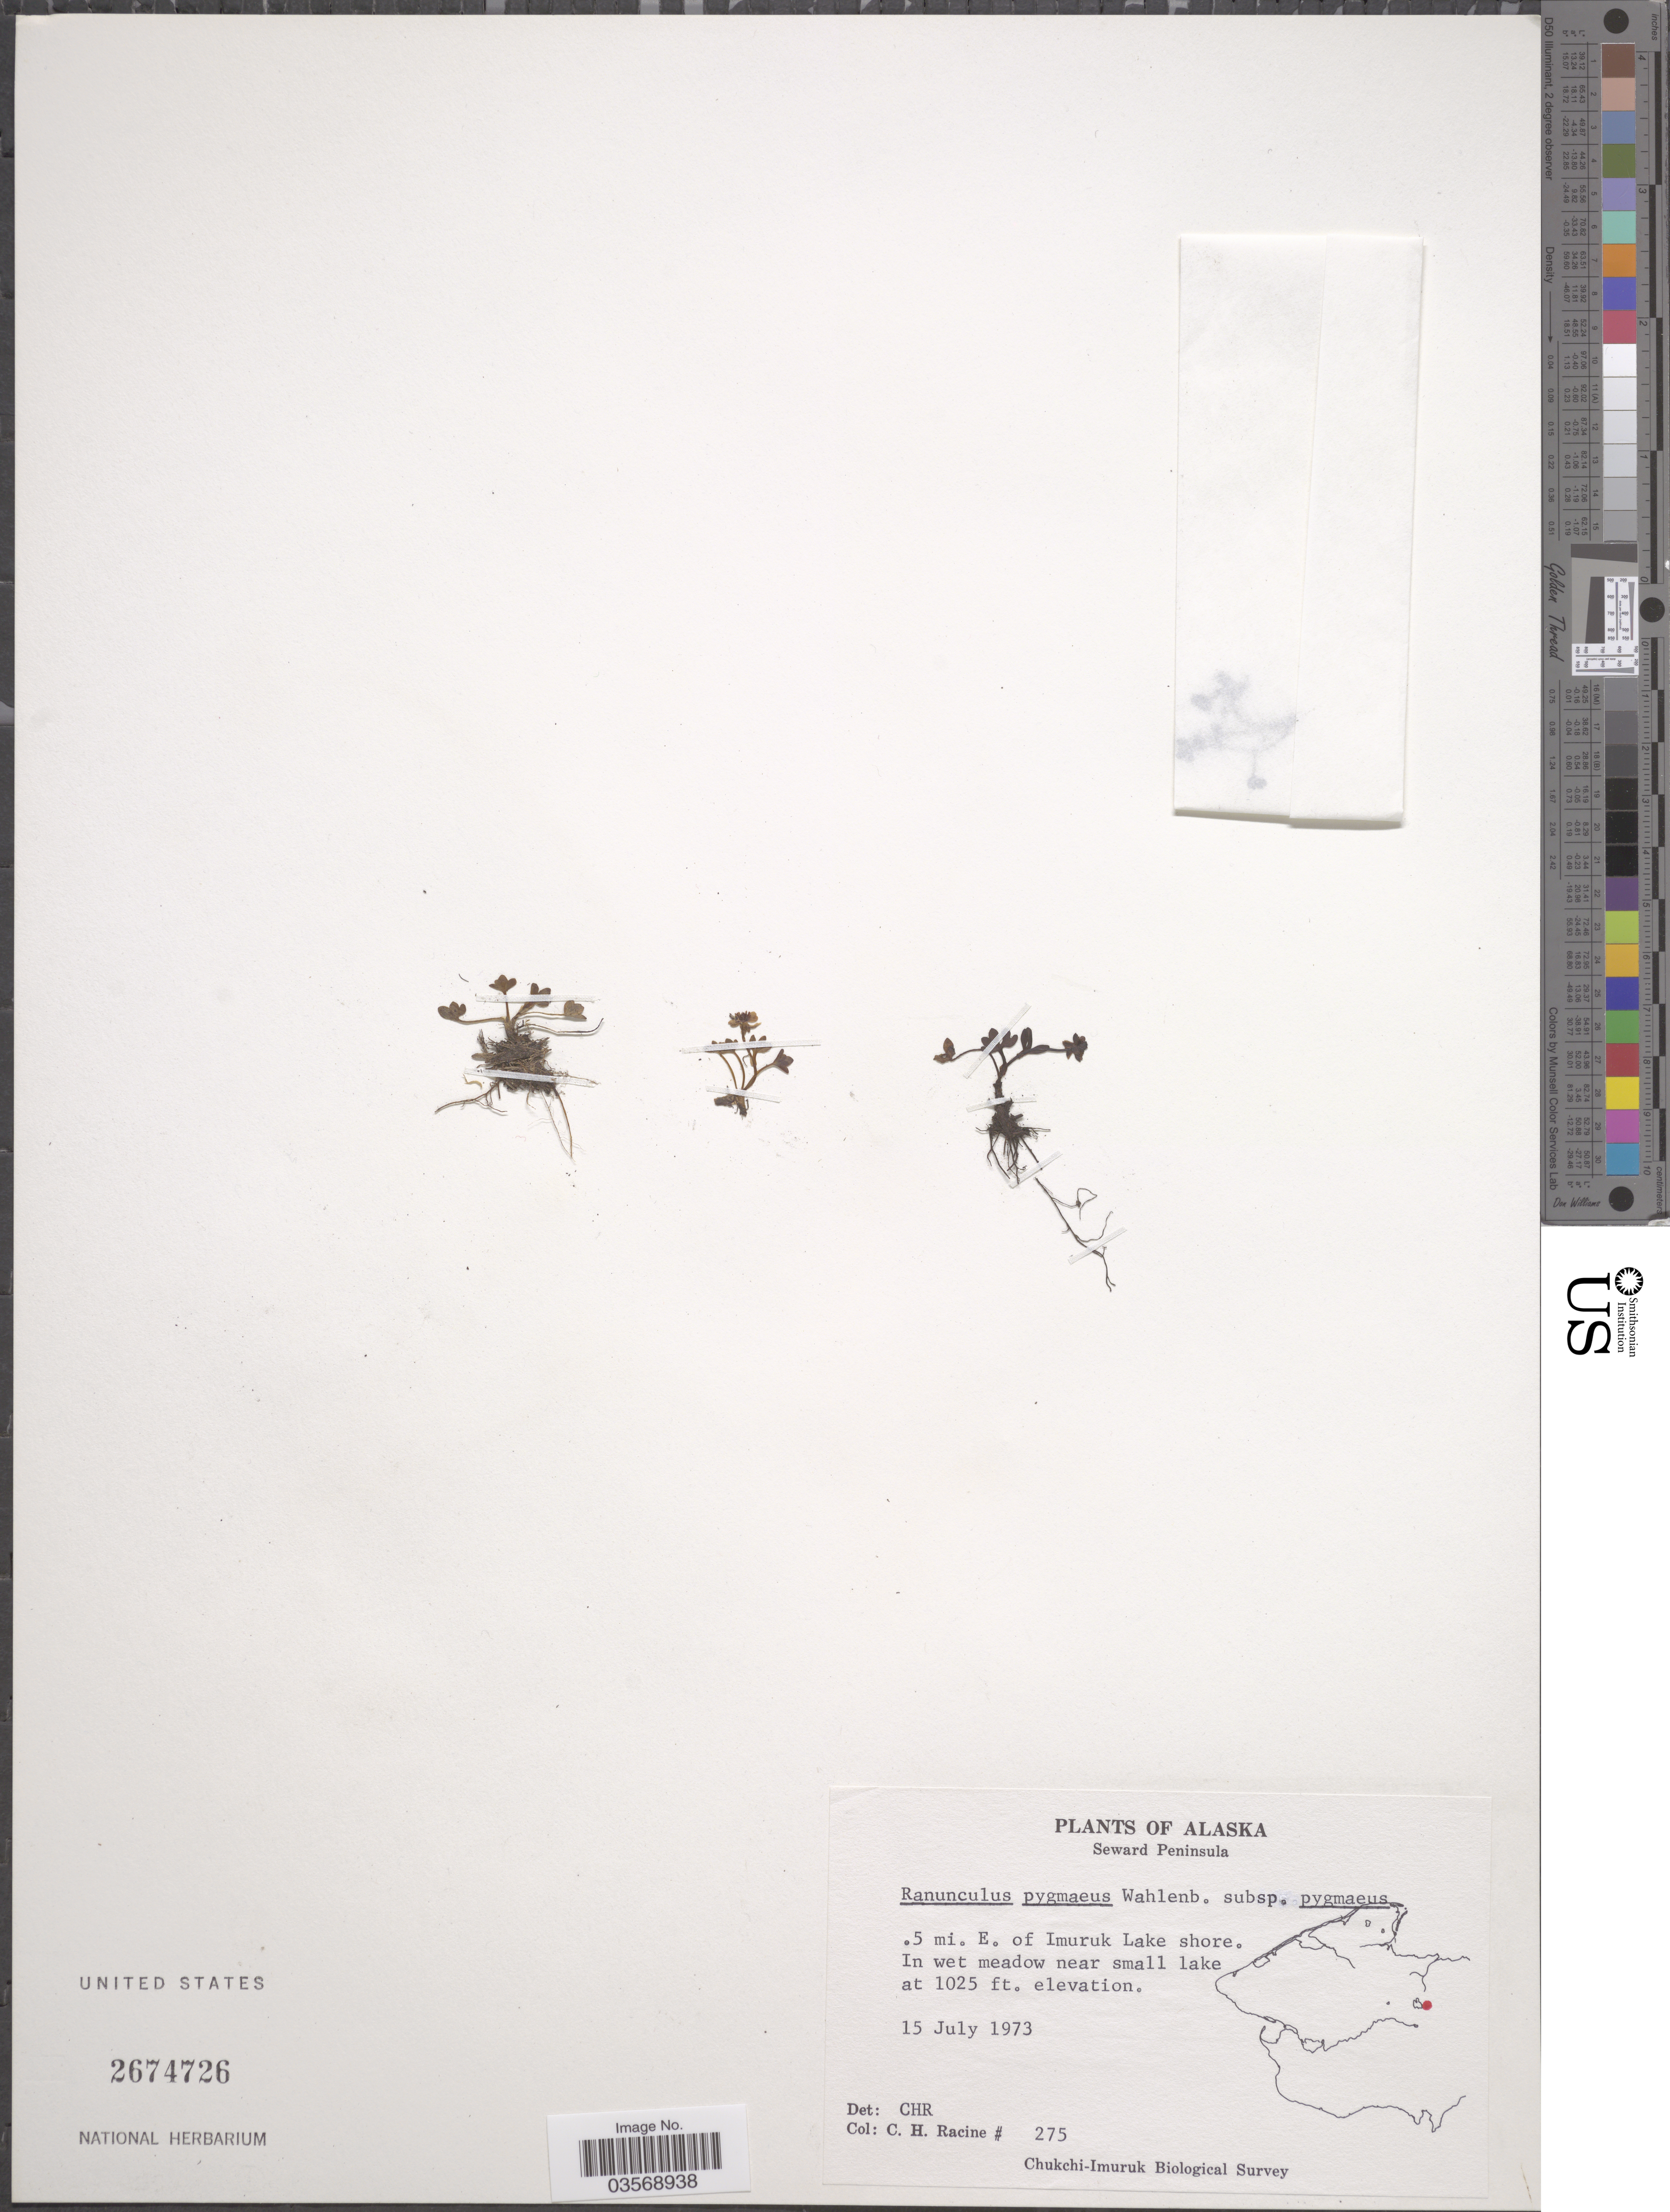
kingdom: Plantae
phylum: Tracheophyta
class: Magnoliopsida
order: Ranunculales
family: Ranunculaceae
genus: Ranunculus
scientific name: Ranunculus pygmaeus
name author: Wahlenb.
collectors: C. Racine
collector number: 275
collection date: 1973-07-15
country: United States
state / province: Alaska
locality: Seward Peninsula. 5 mi. E. of Imuruk Lake shore.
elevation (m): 312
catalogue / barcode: US 2674726